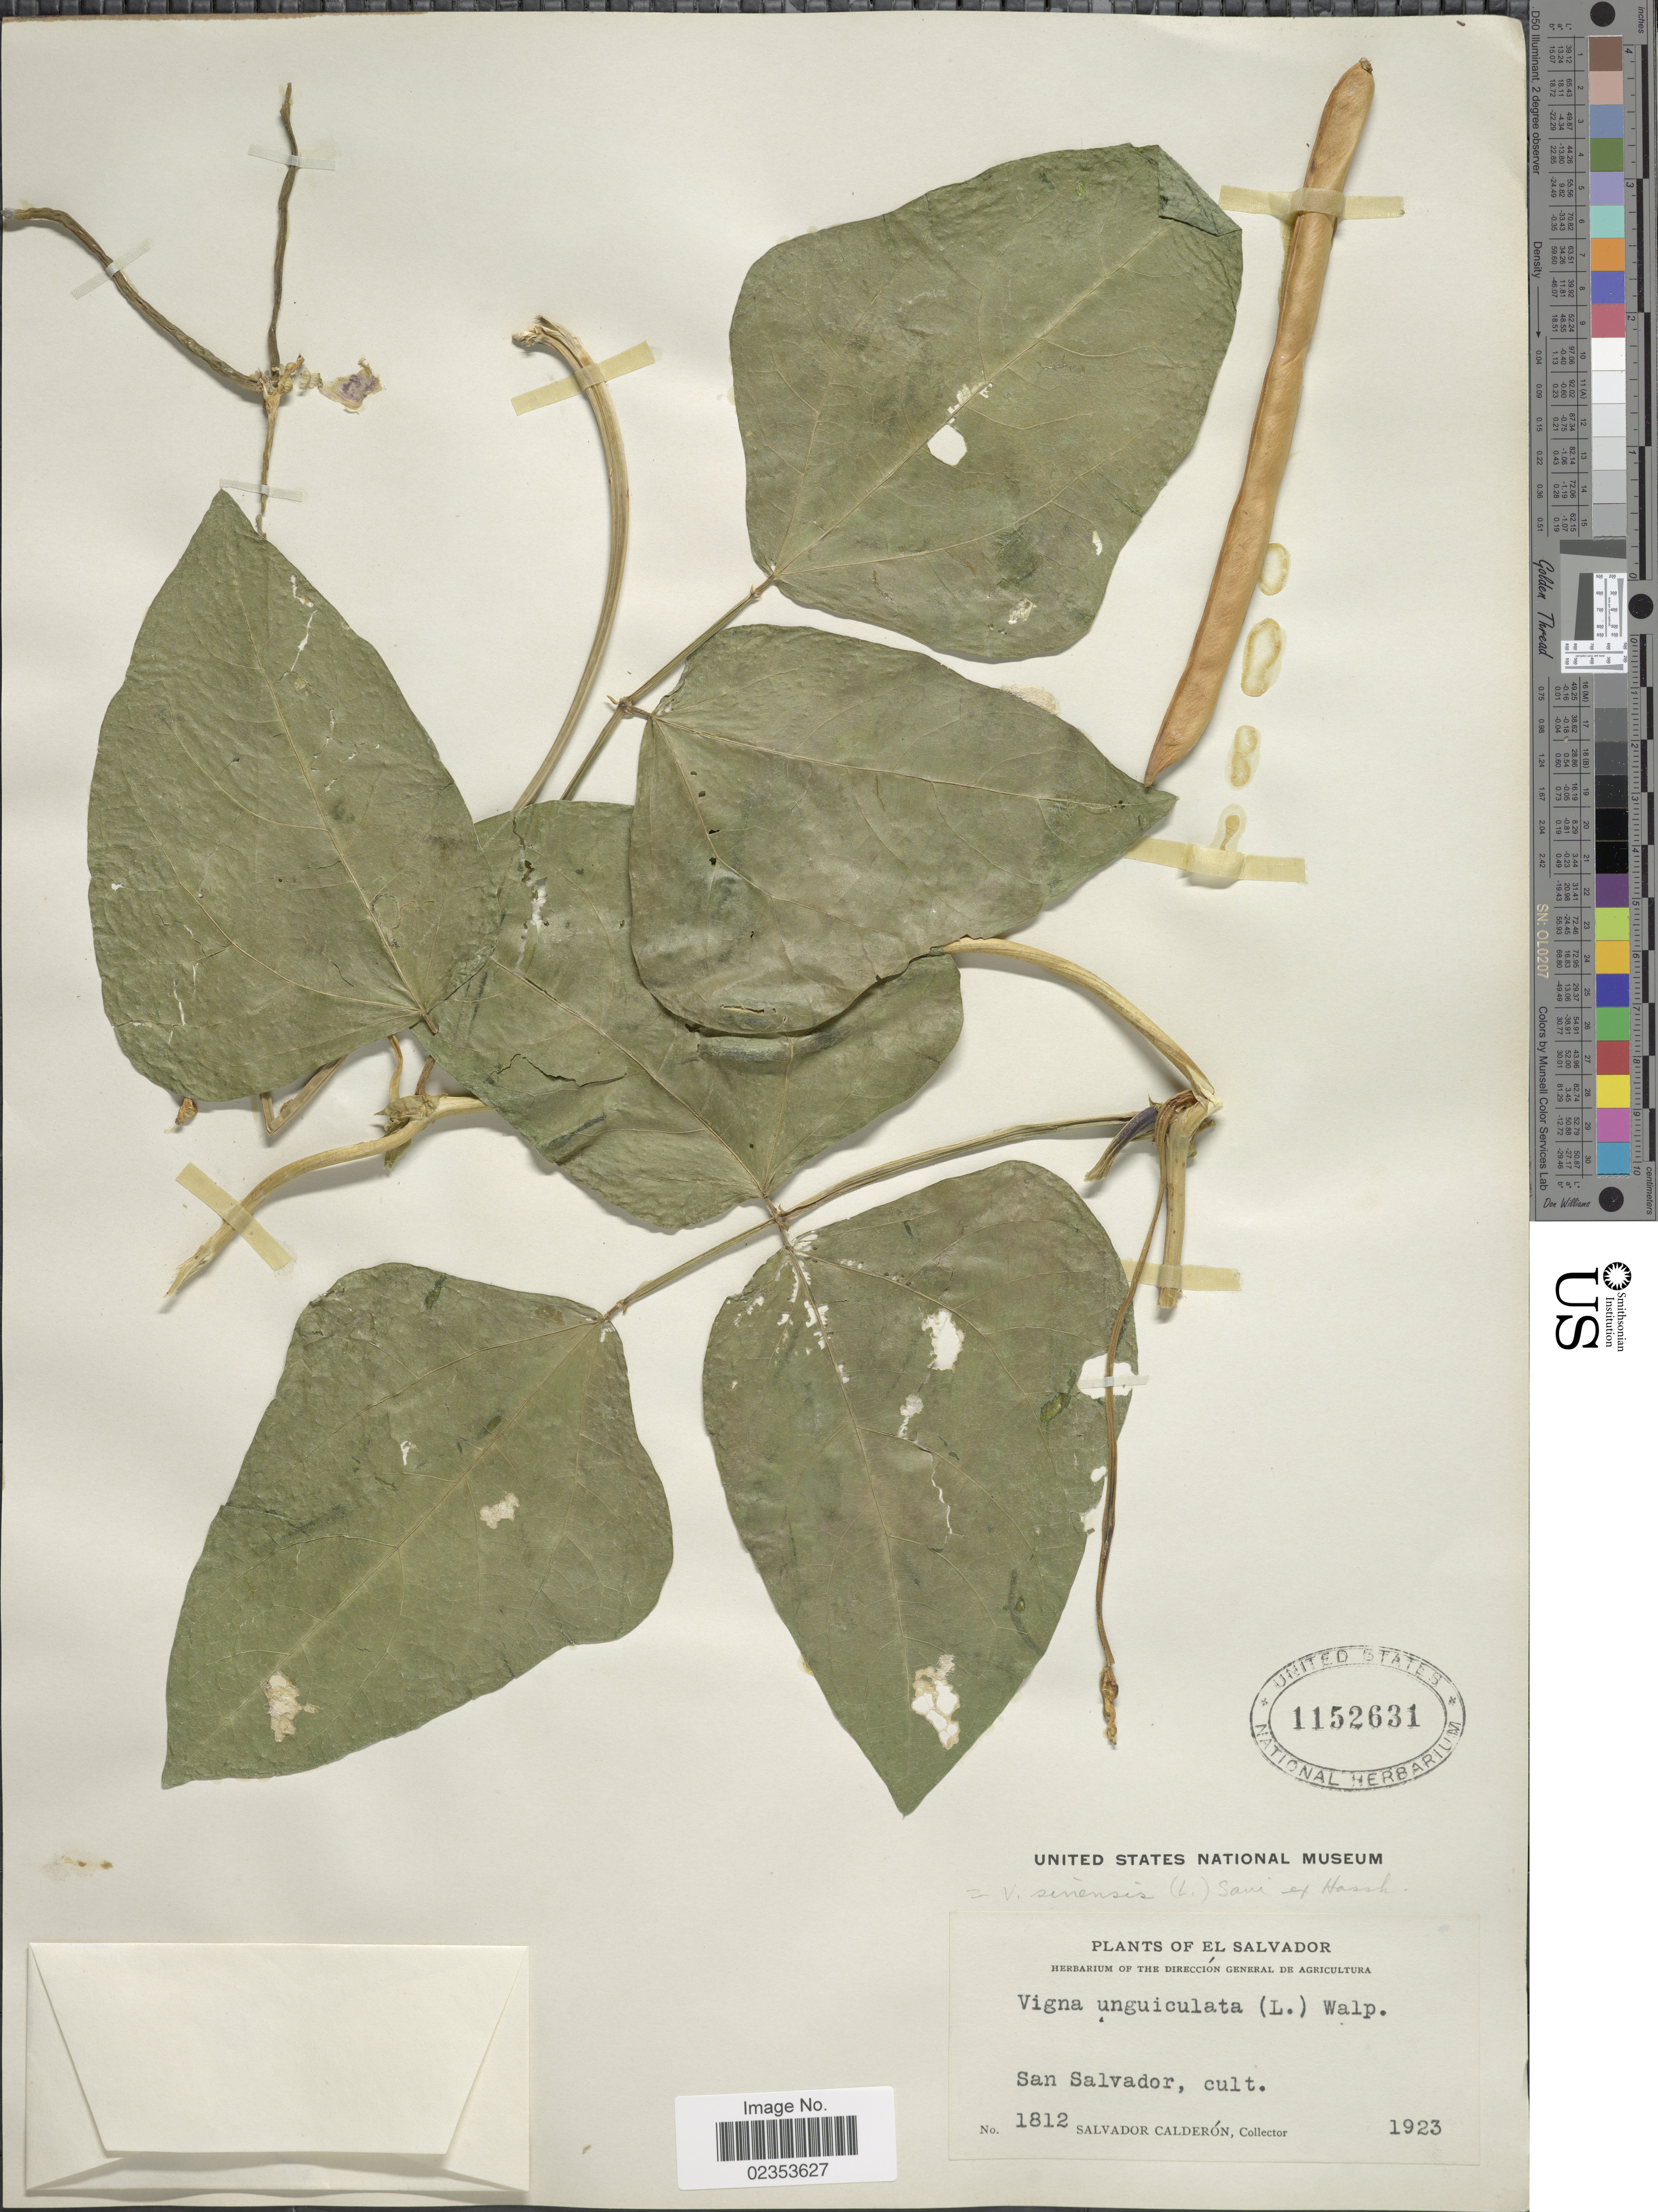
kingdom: Plantae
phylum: Tracheophyta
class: Magnoliopsida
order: Fabales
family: Fabaceae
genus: Vigna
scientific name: Vigna unguiculata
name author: (L.) Walp.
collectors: S. Calderón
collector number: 1812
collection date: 1923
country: El Salvador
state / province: San Salvador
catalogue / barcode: US 1152631